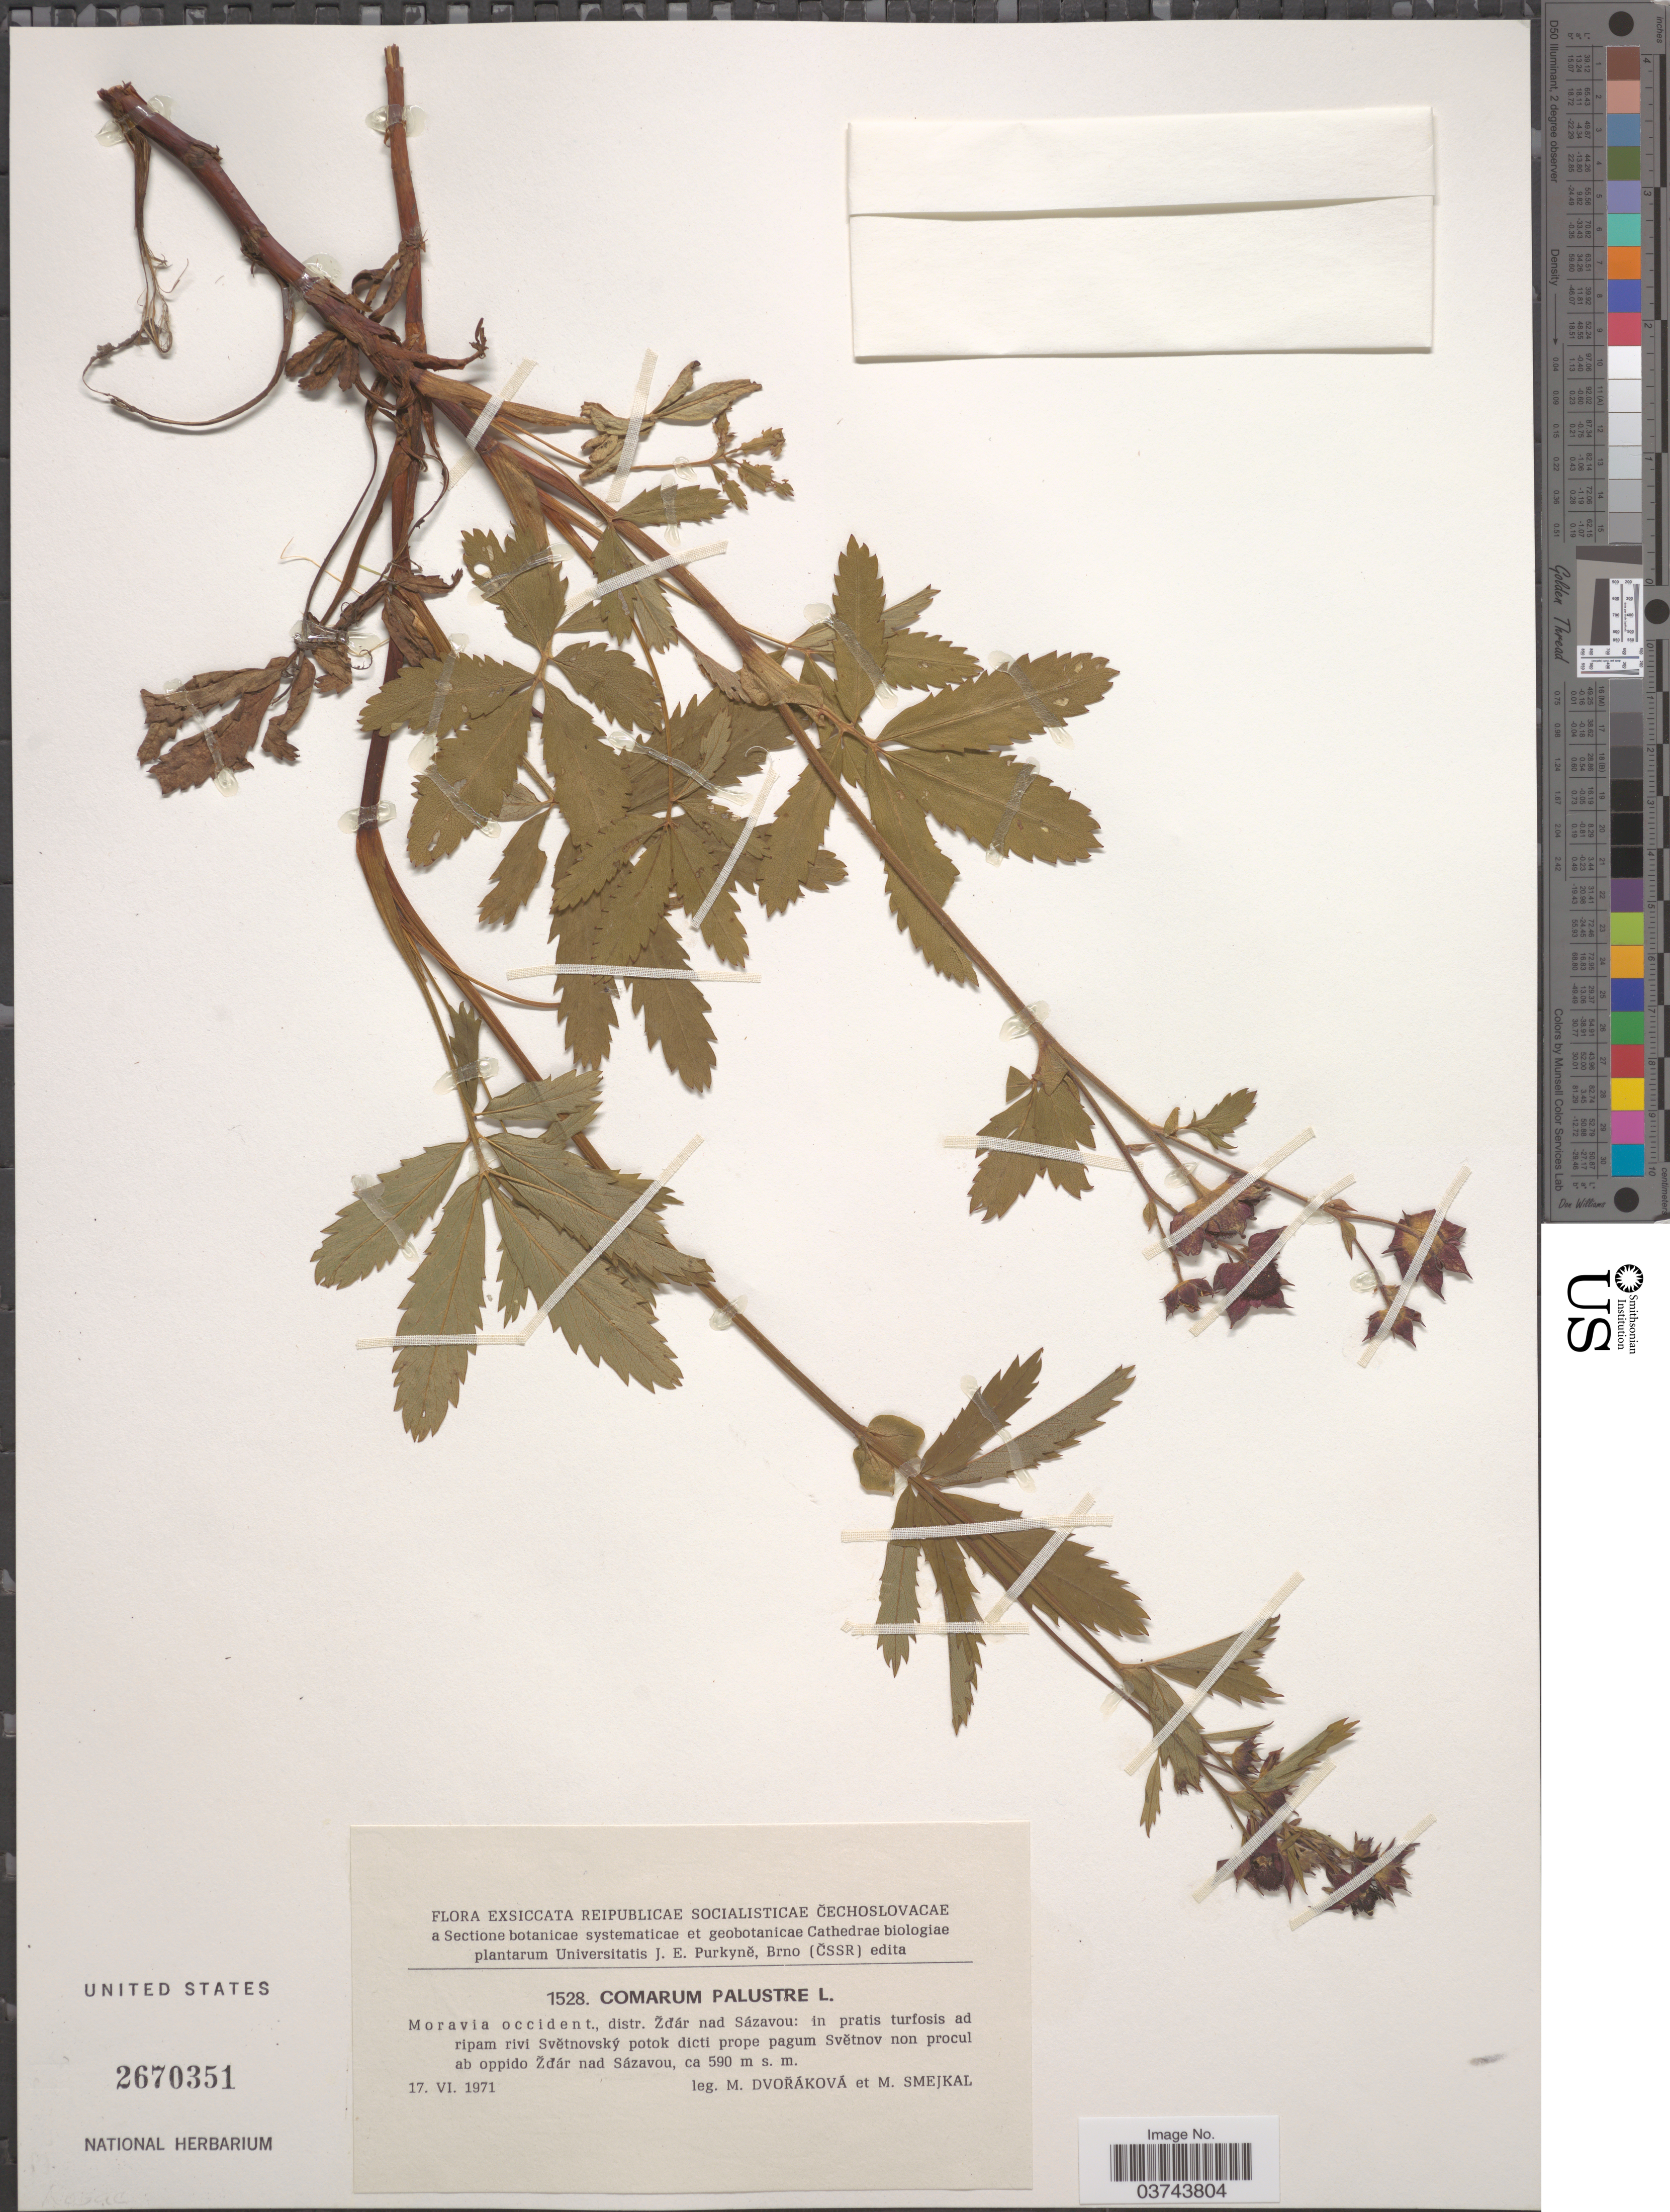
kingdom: Plantae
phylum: Tracheophyta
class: Magnoliopsida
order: Rosales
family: Rosaceae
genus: Comarum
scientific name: Comarum palustre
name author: L.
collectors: M. Dvorakova & Smejkal, M.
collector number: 1528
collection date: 1971-06-17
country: Czechia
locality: Reipublicae Socialisticae Čechoslovacae. [unsure placement] Moravia occident., distr. Žd'ár nad Sázavou: in pratis turfosis ad ripam rivi Svêtnovský potok dicti prope pagum Svêtnov non procul ab oppidi Žd'ár nad Sázavou.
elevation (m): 590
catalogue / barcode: US 2670351